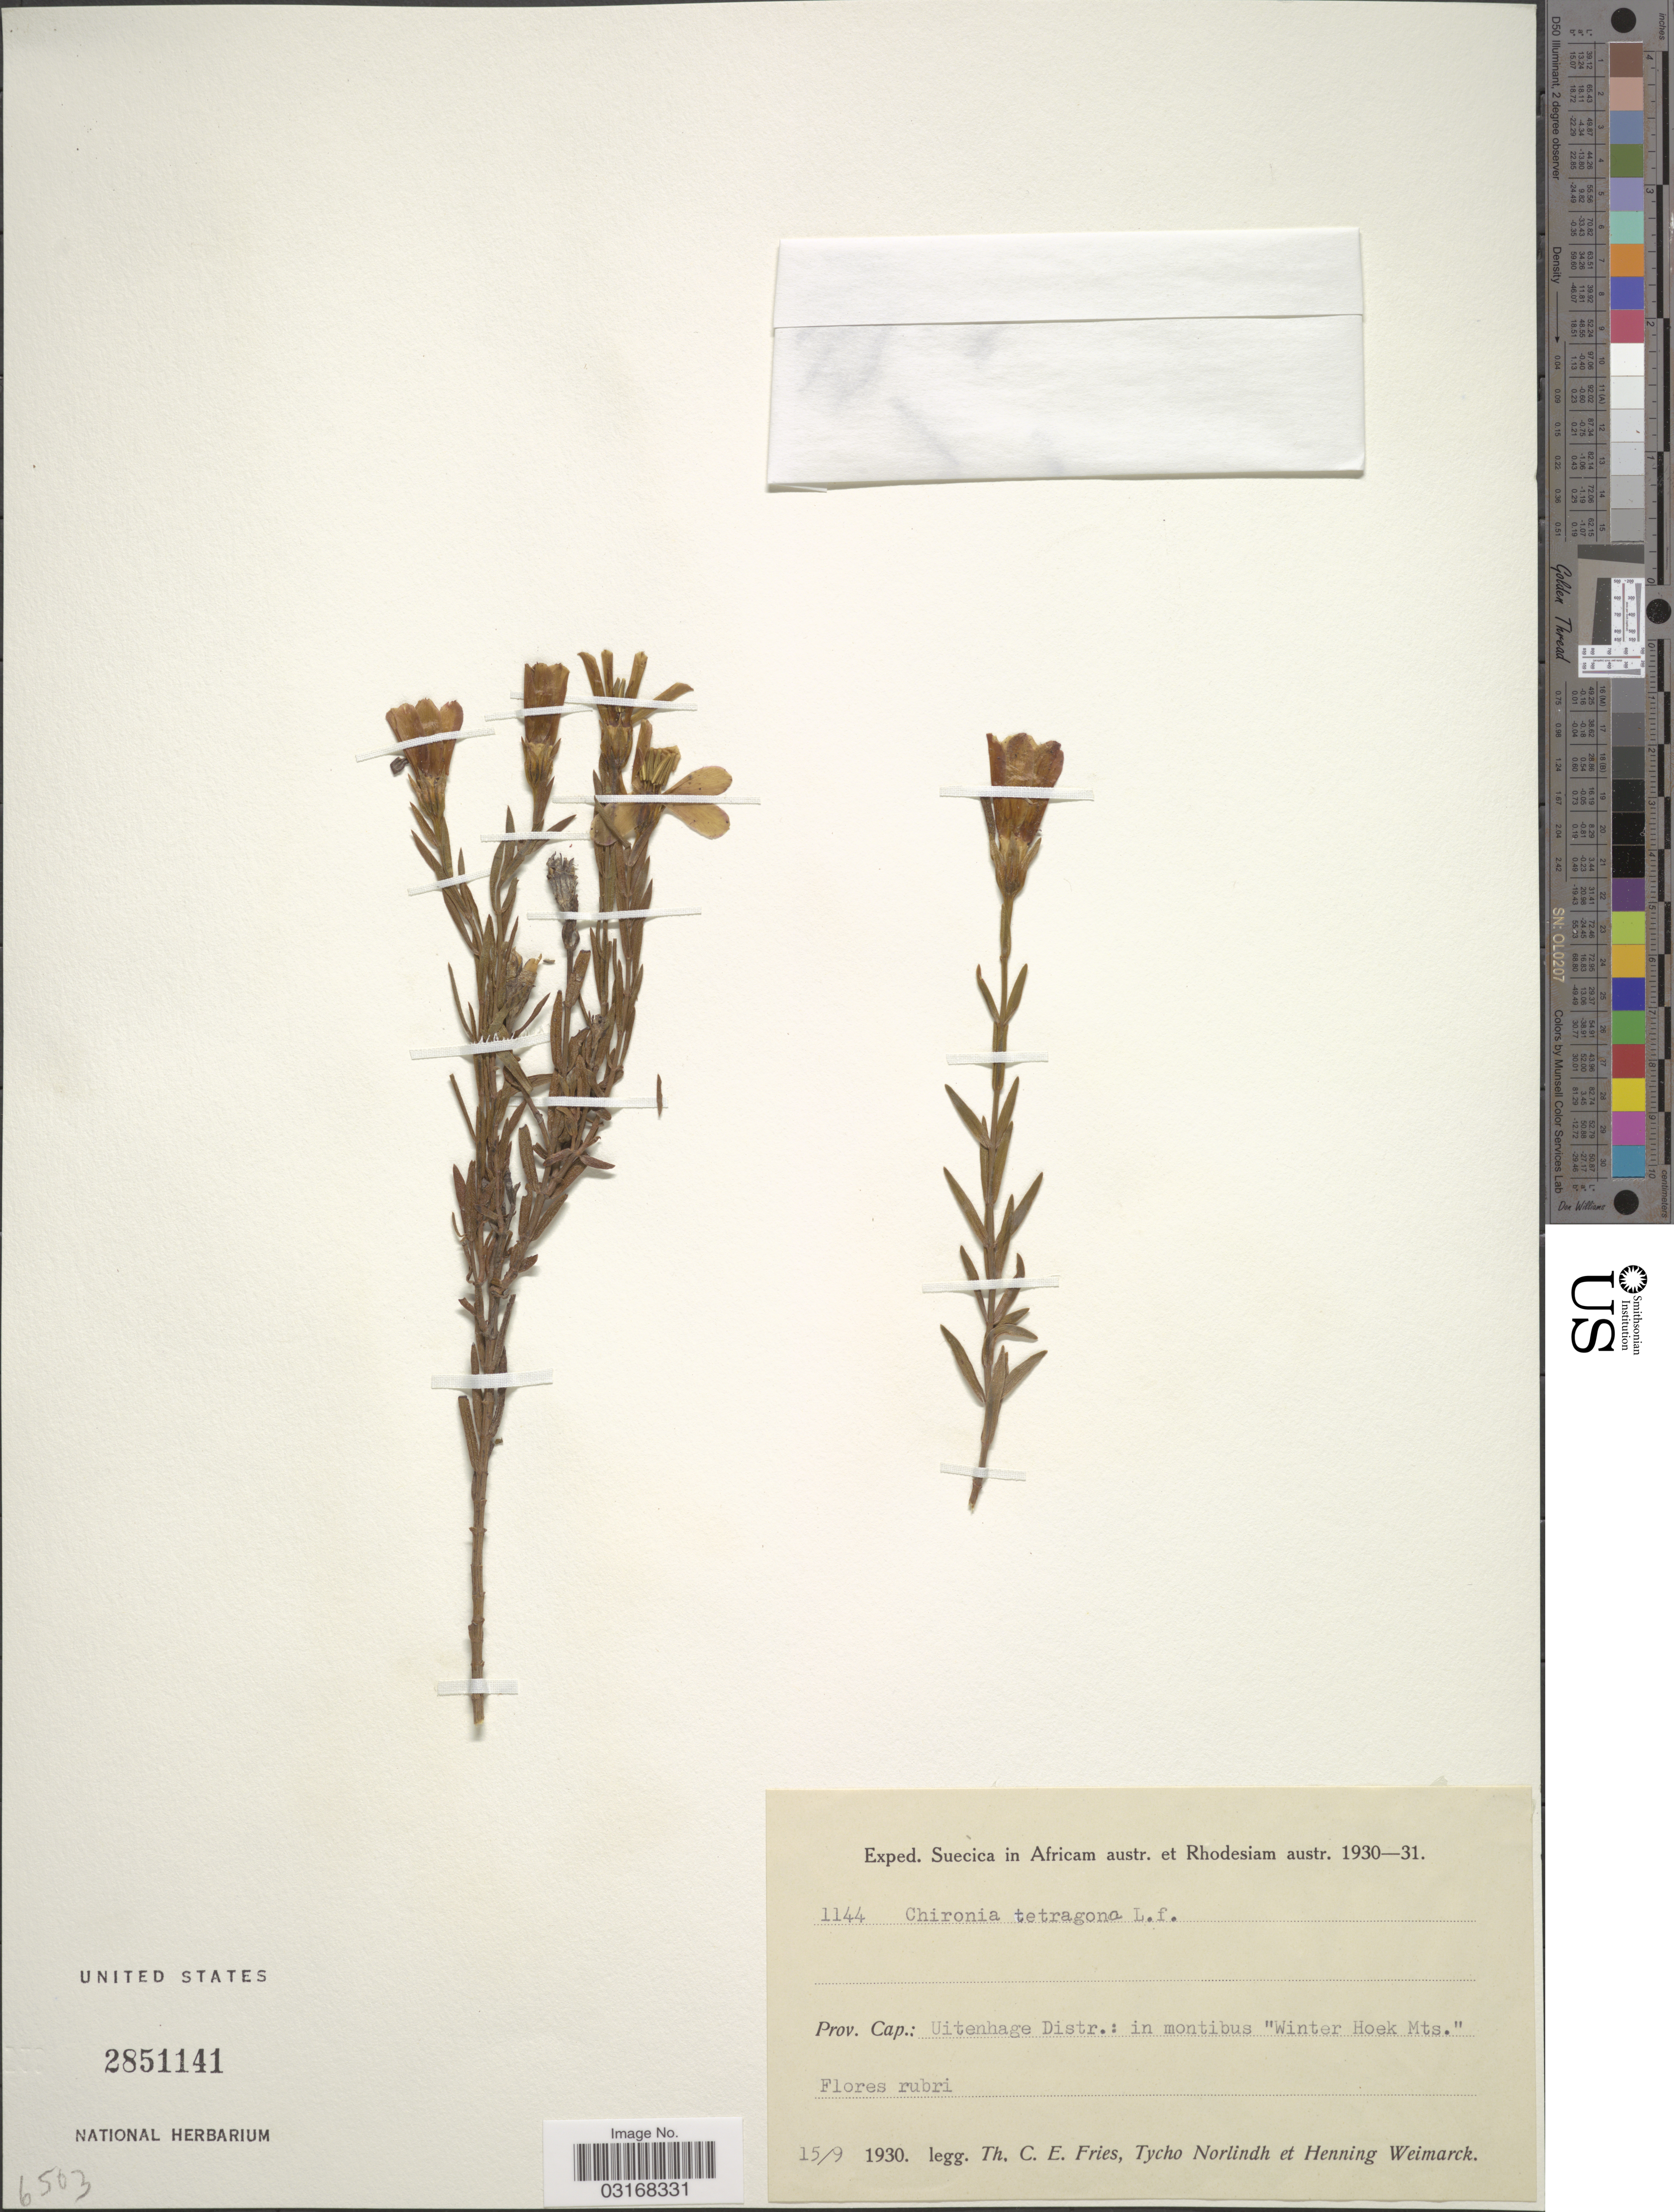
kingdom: Plantae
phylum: Tracheophyta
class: Magnoliopsida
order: Gentianales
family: Gentianaceae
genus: Chironia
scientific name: Chironia tetragona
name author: L. f.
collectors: T. C. E. Fries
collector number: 1144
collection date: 1930-09-15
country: South Africa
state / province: Eastern Cape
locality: Prov. Cap.: Uitenhage Distr.: in montibus "Winter Hoek Mts." Africam austr.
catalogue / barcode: US 2851141